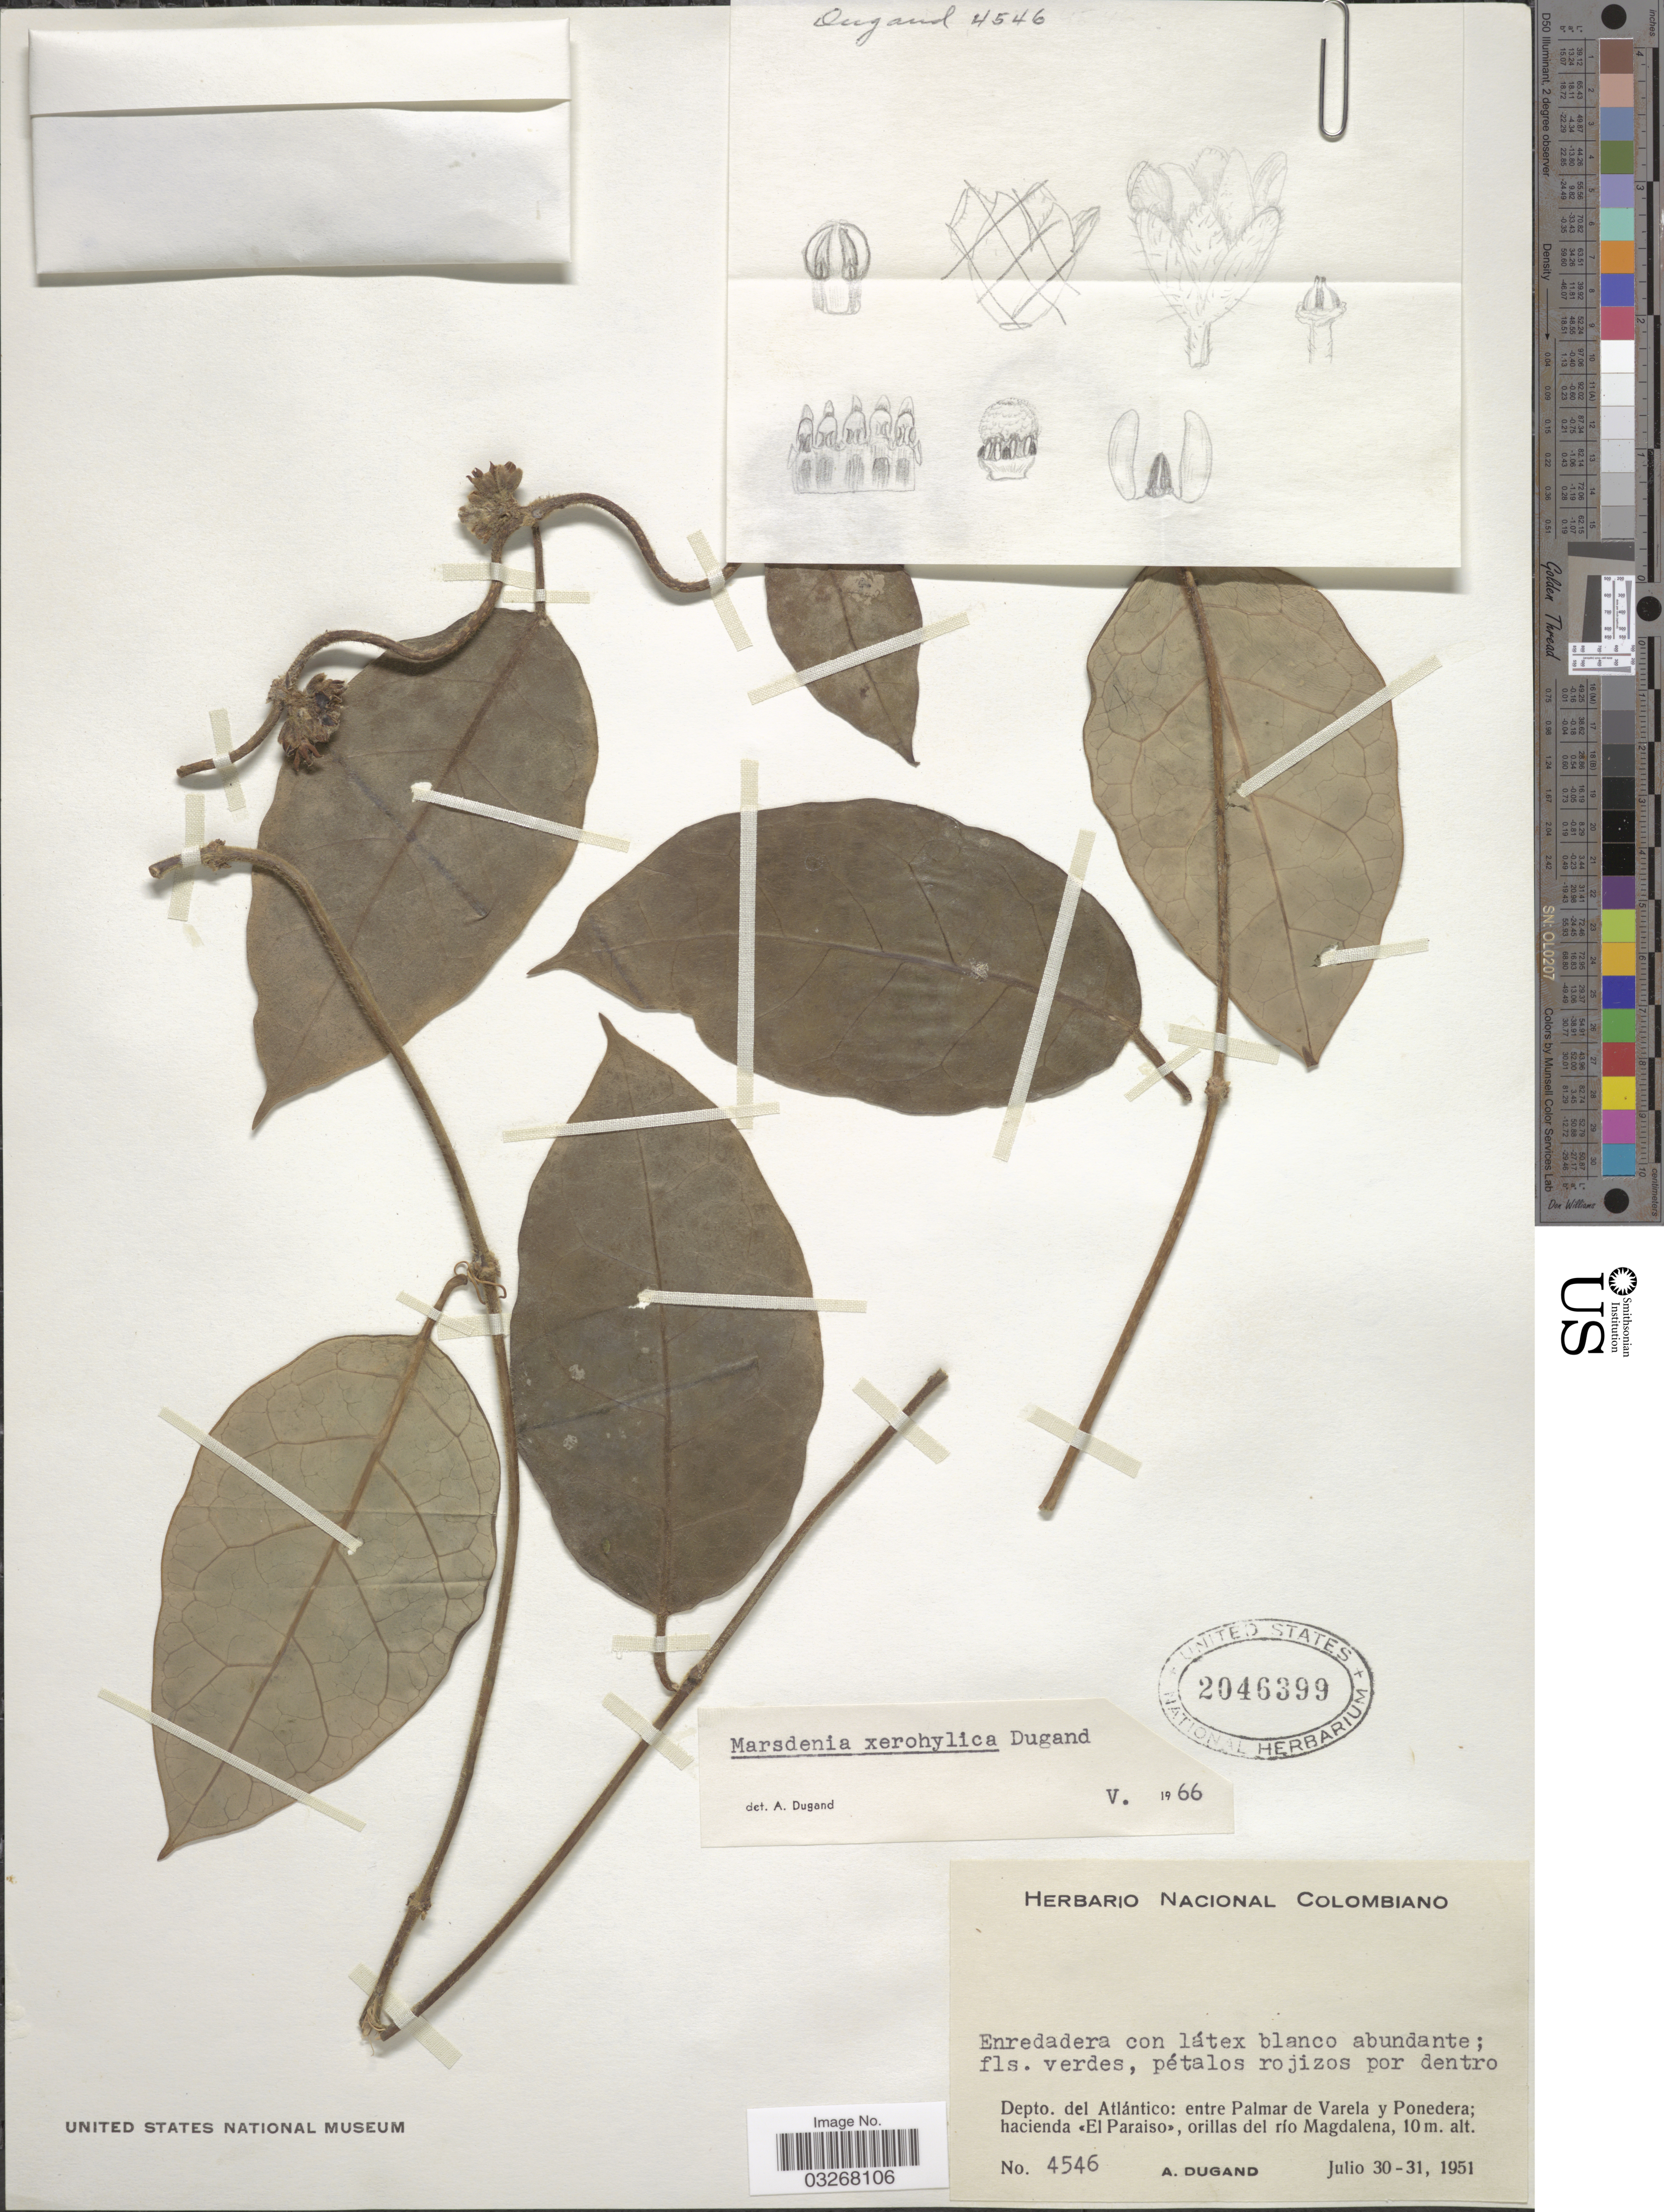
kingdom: Plantae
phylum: Tracheophyta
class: Magnoliopsida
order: Gentianales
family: Apocynaceae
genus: Marsdenia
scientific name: Marsdenia xerohylica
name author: Dugand G.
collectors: A. Dugand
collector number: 4546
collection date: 1951-07-30/1951-07-31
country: Colombia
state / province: Atlántico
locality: Depto. del Atlántico: entre Palmar de Varela y Ponedera; hacienda «El Paraiso», orillas del río Magdalena.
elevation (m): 10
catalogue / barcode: US 2046399